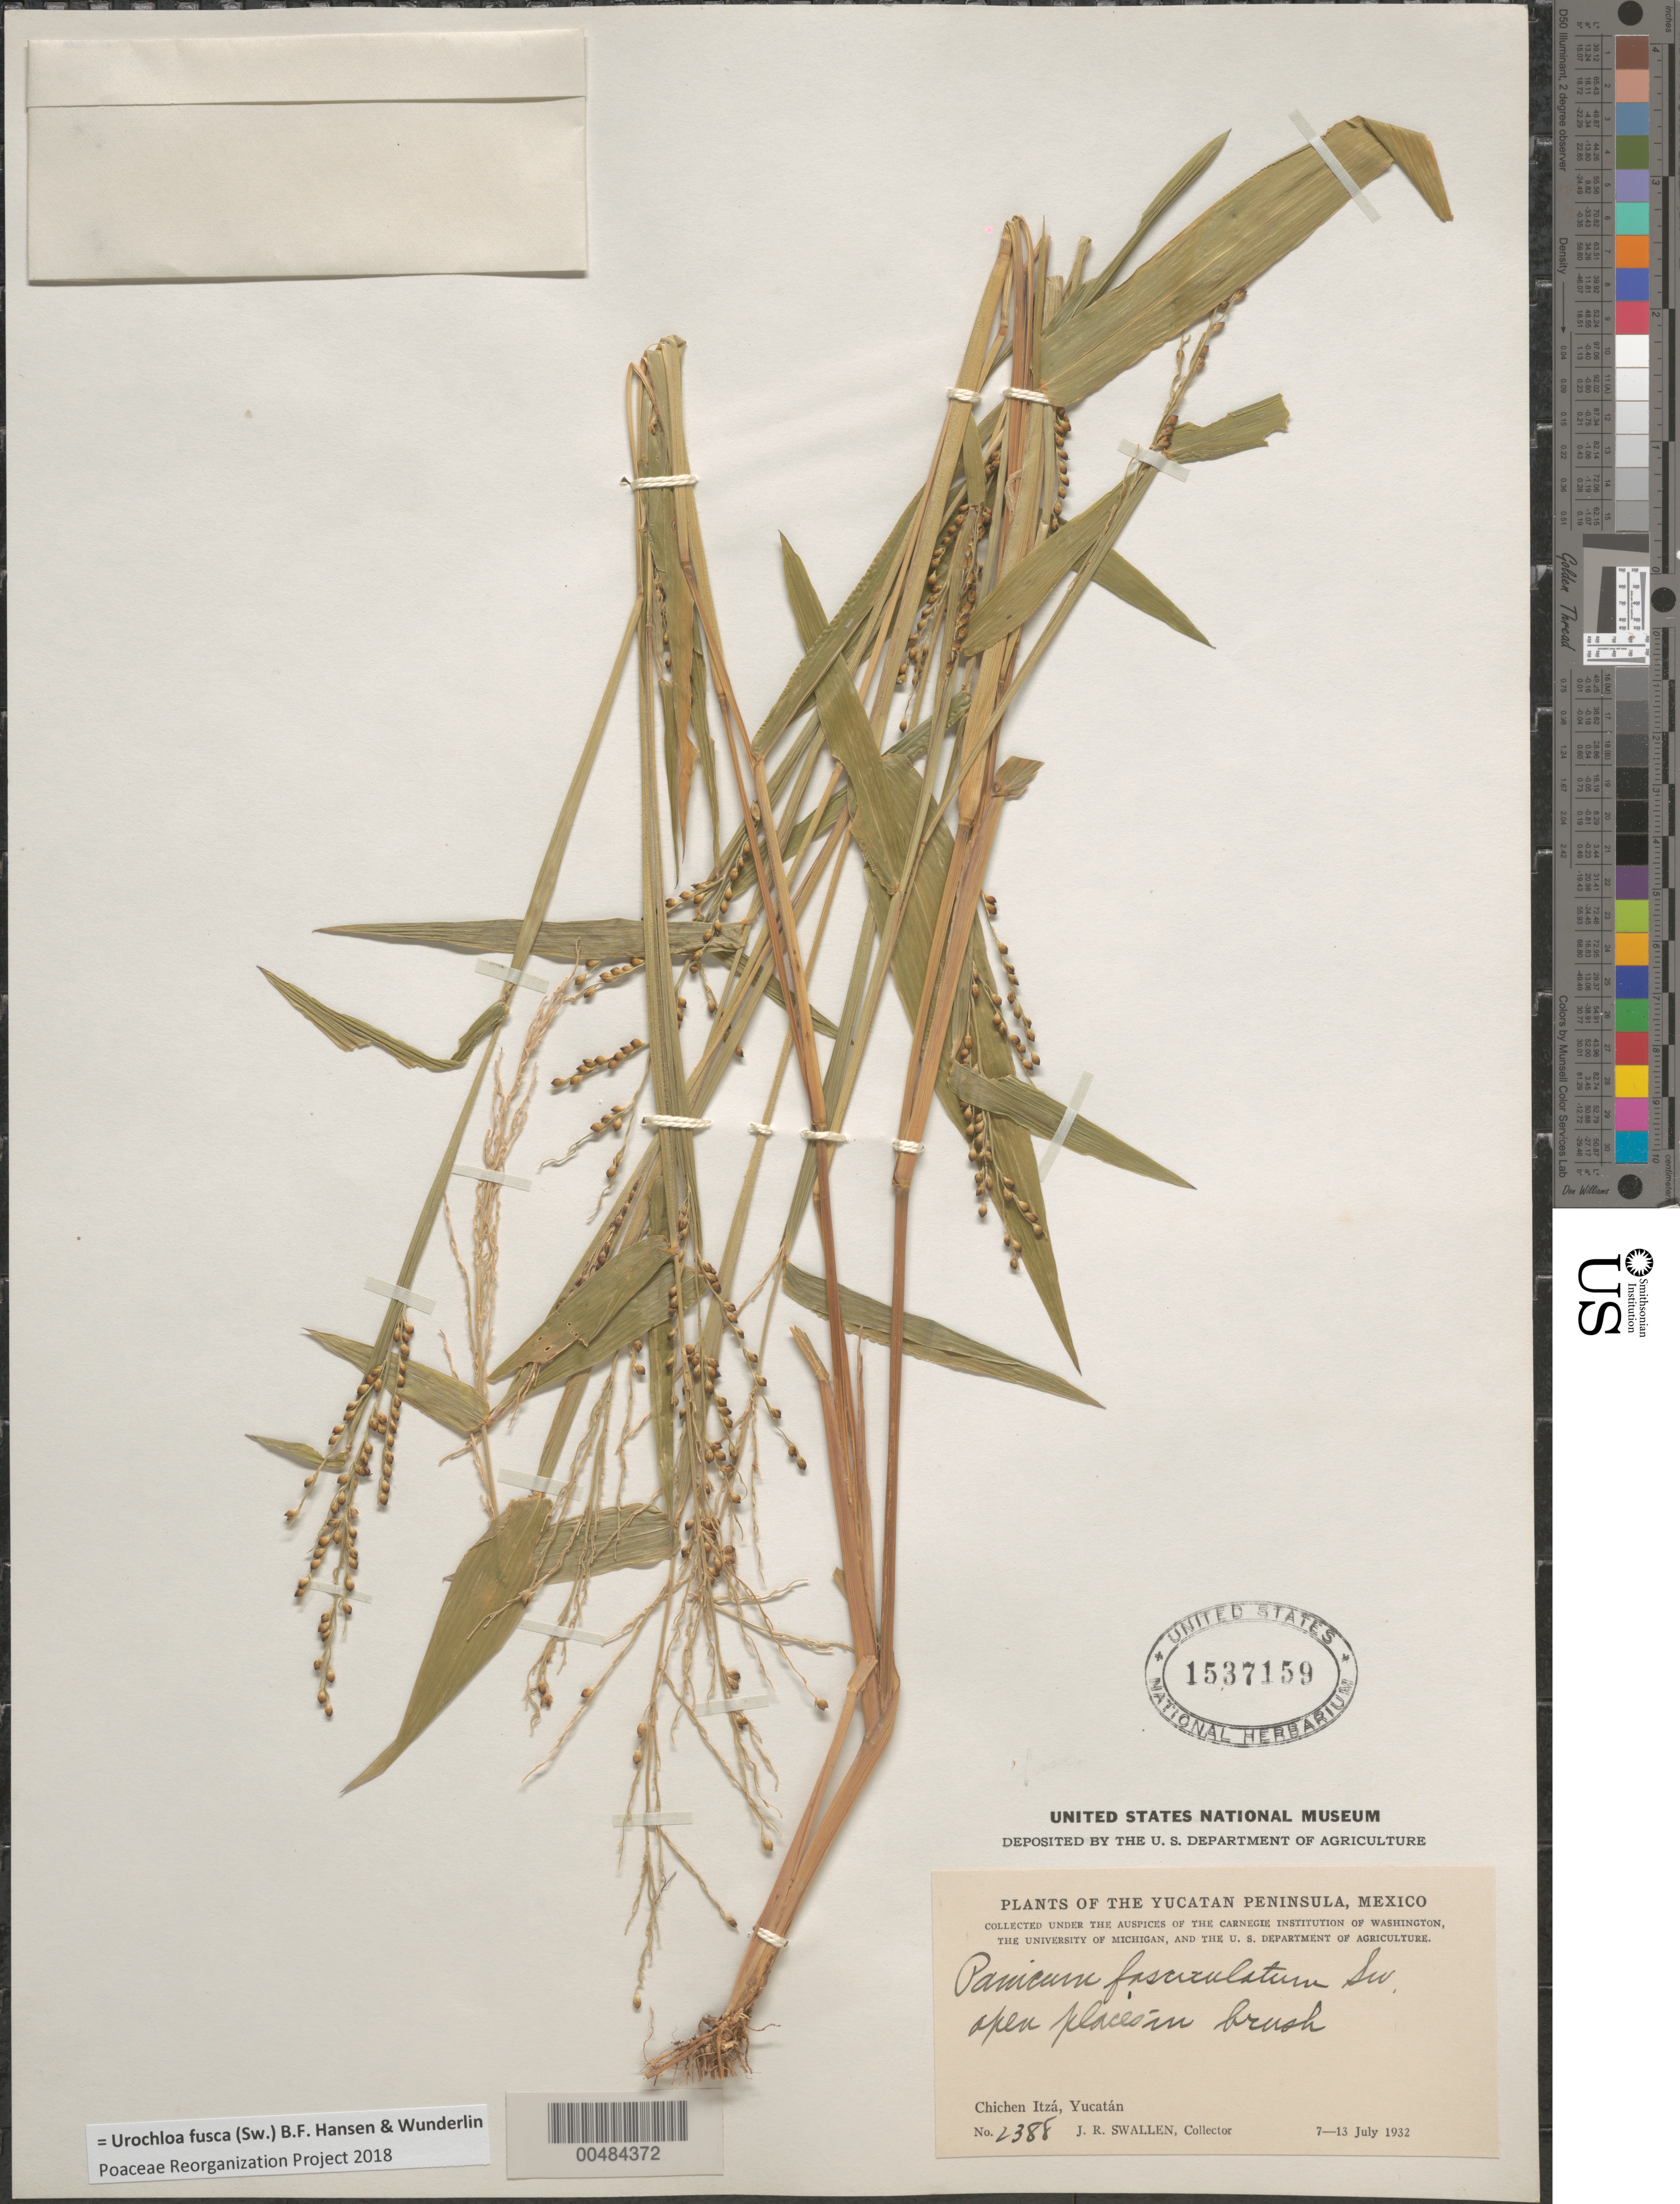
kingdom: Plantae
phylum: Tracheophyta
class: Liliopsida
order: Poales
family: Poaceae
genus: Brachiaria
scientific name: Brachiaria fasciculata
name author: (Sw.) Parodi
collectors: J. R. Swallen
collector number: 2388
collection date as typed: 7 Jul 1932 to 13 Jul 1932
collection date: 1932-07-07/1932-07-13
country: Mexico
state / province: Yucatan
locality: Chichen Itz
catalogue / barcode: US 1537159